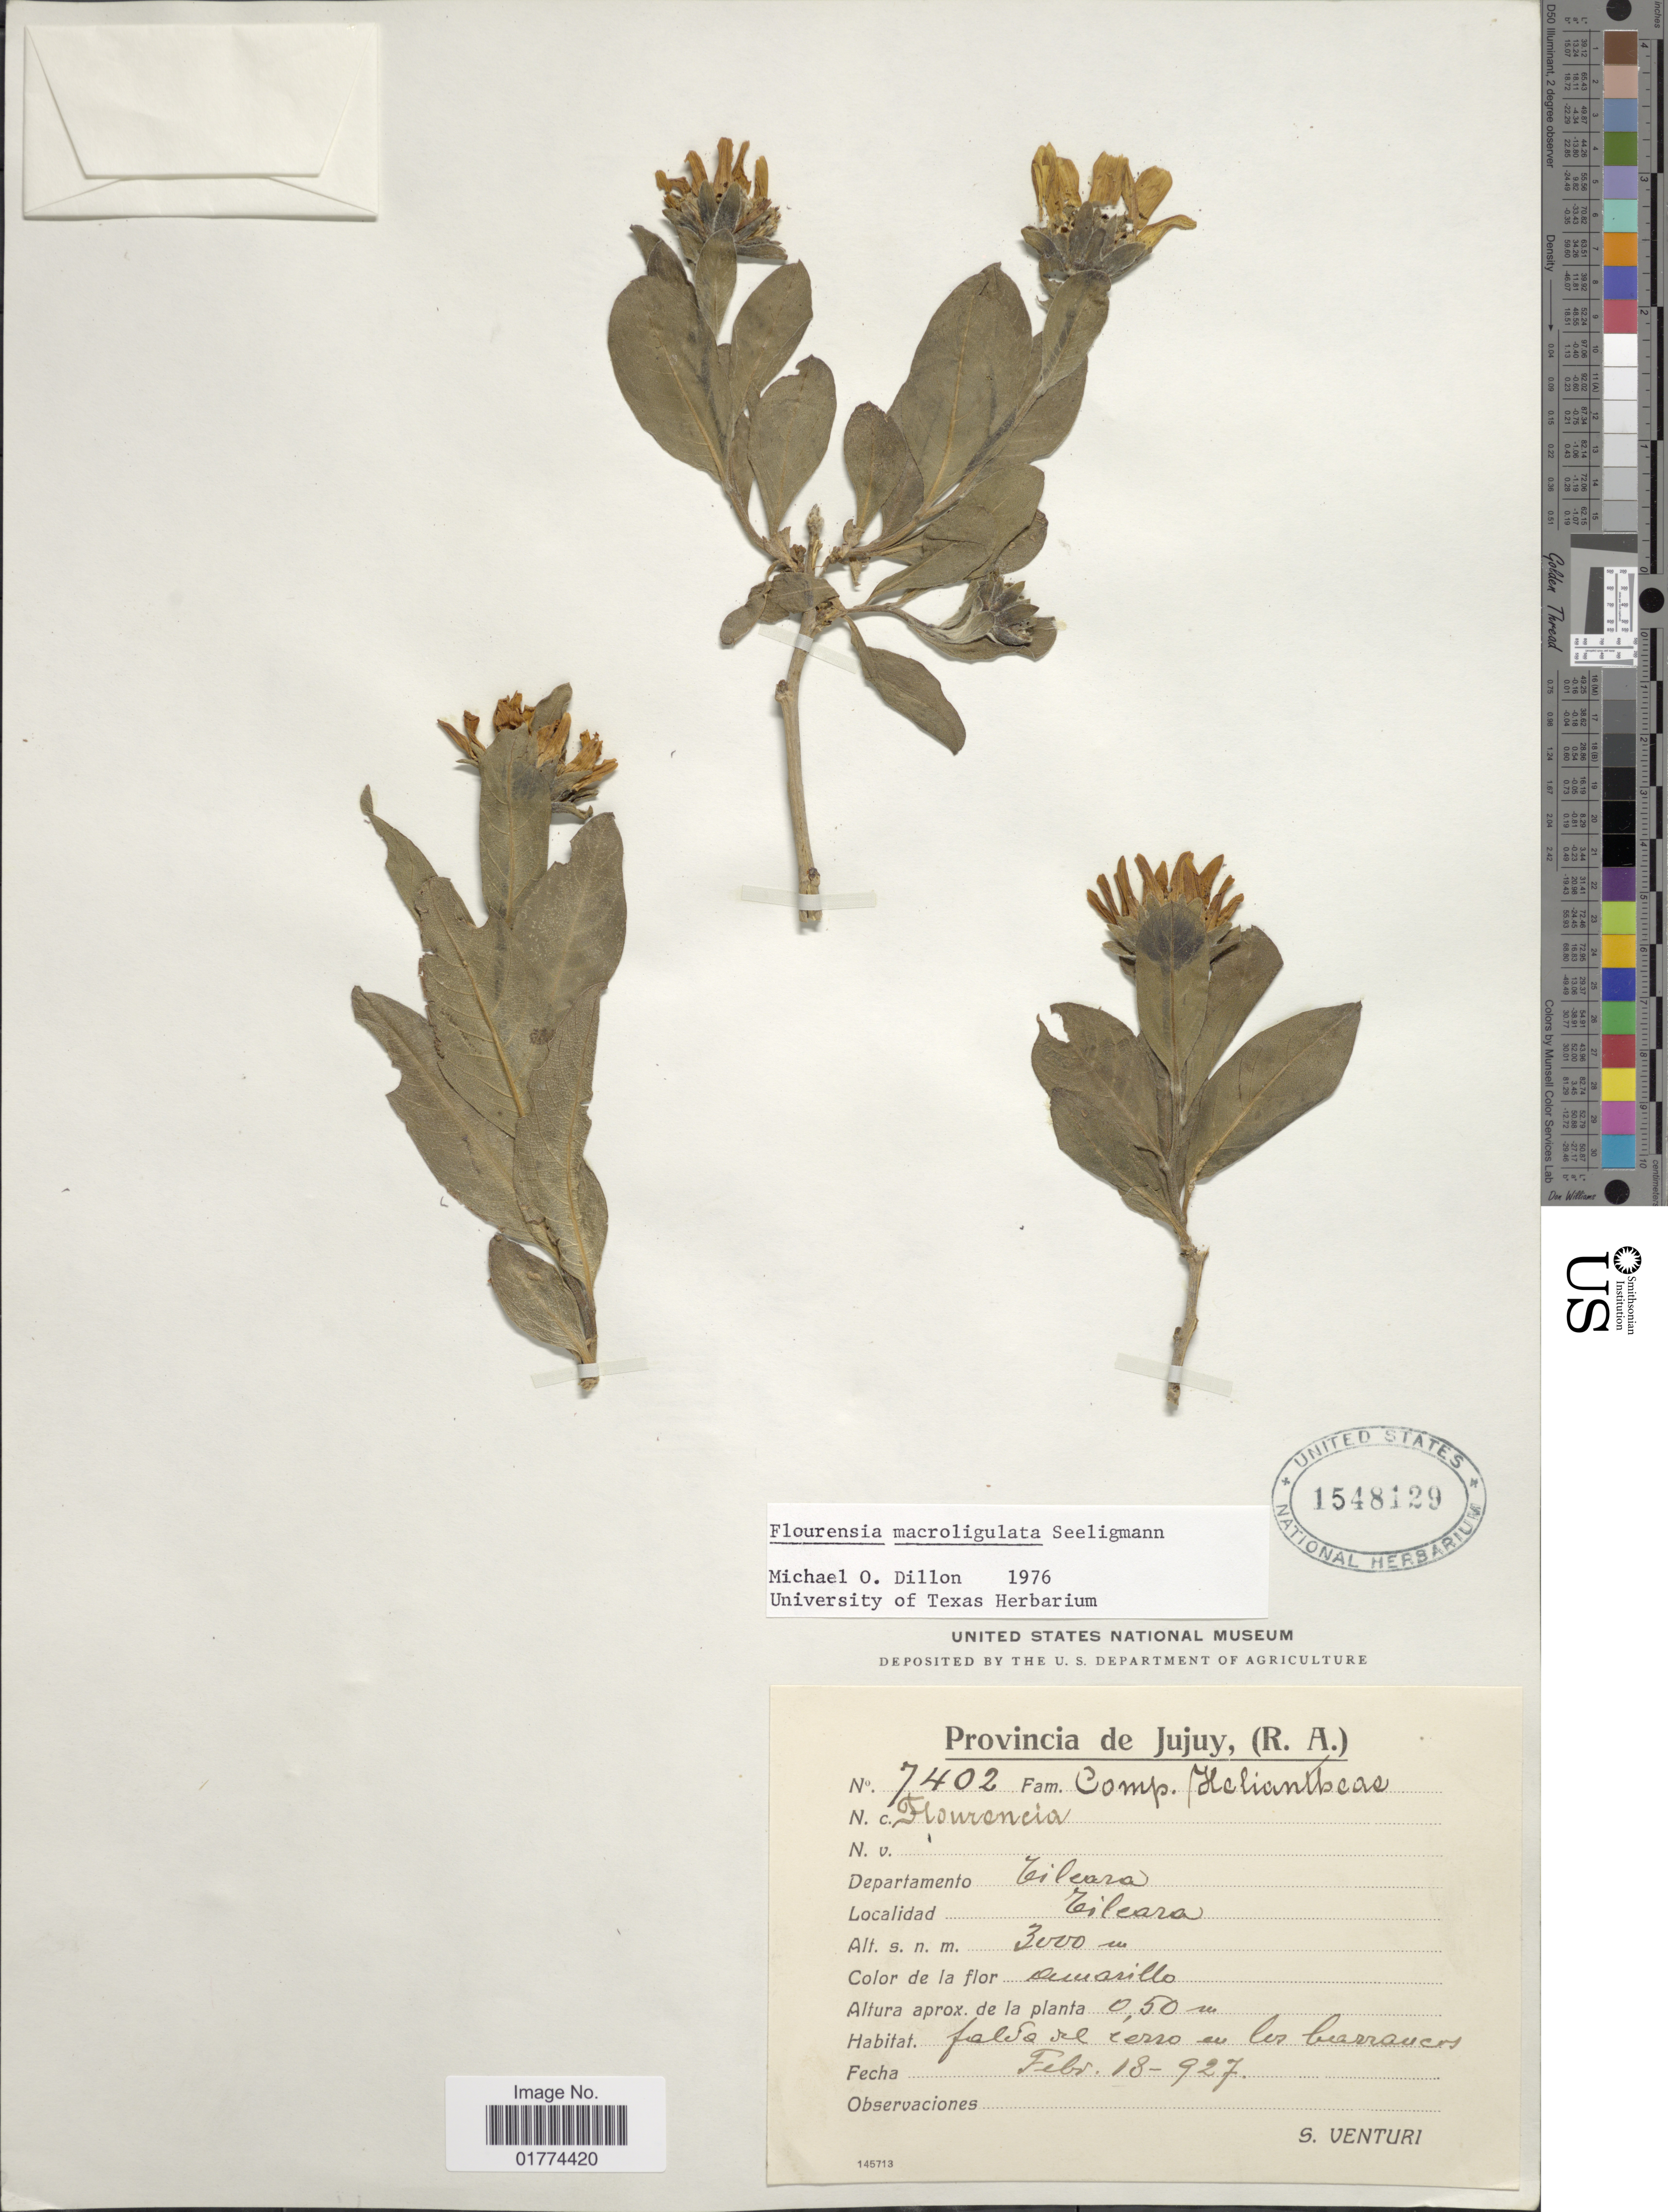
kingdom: Plantae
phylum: Tracheophyta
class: Magnoliopsida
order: Asterales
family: Asteraceae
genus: Flourensia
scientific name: Flourensia macroligulata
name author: Seeligm.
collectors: S. Venturi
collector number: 7402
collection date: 1927-02-18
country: Argentina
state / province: Tucuman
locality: Departamento Tilvara. Tilcara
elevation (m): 3000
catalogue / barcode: US 1548129